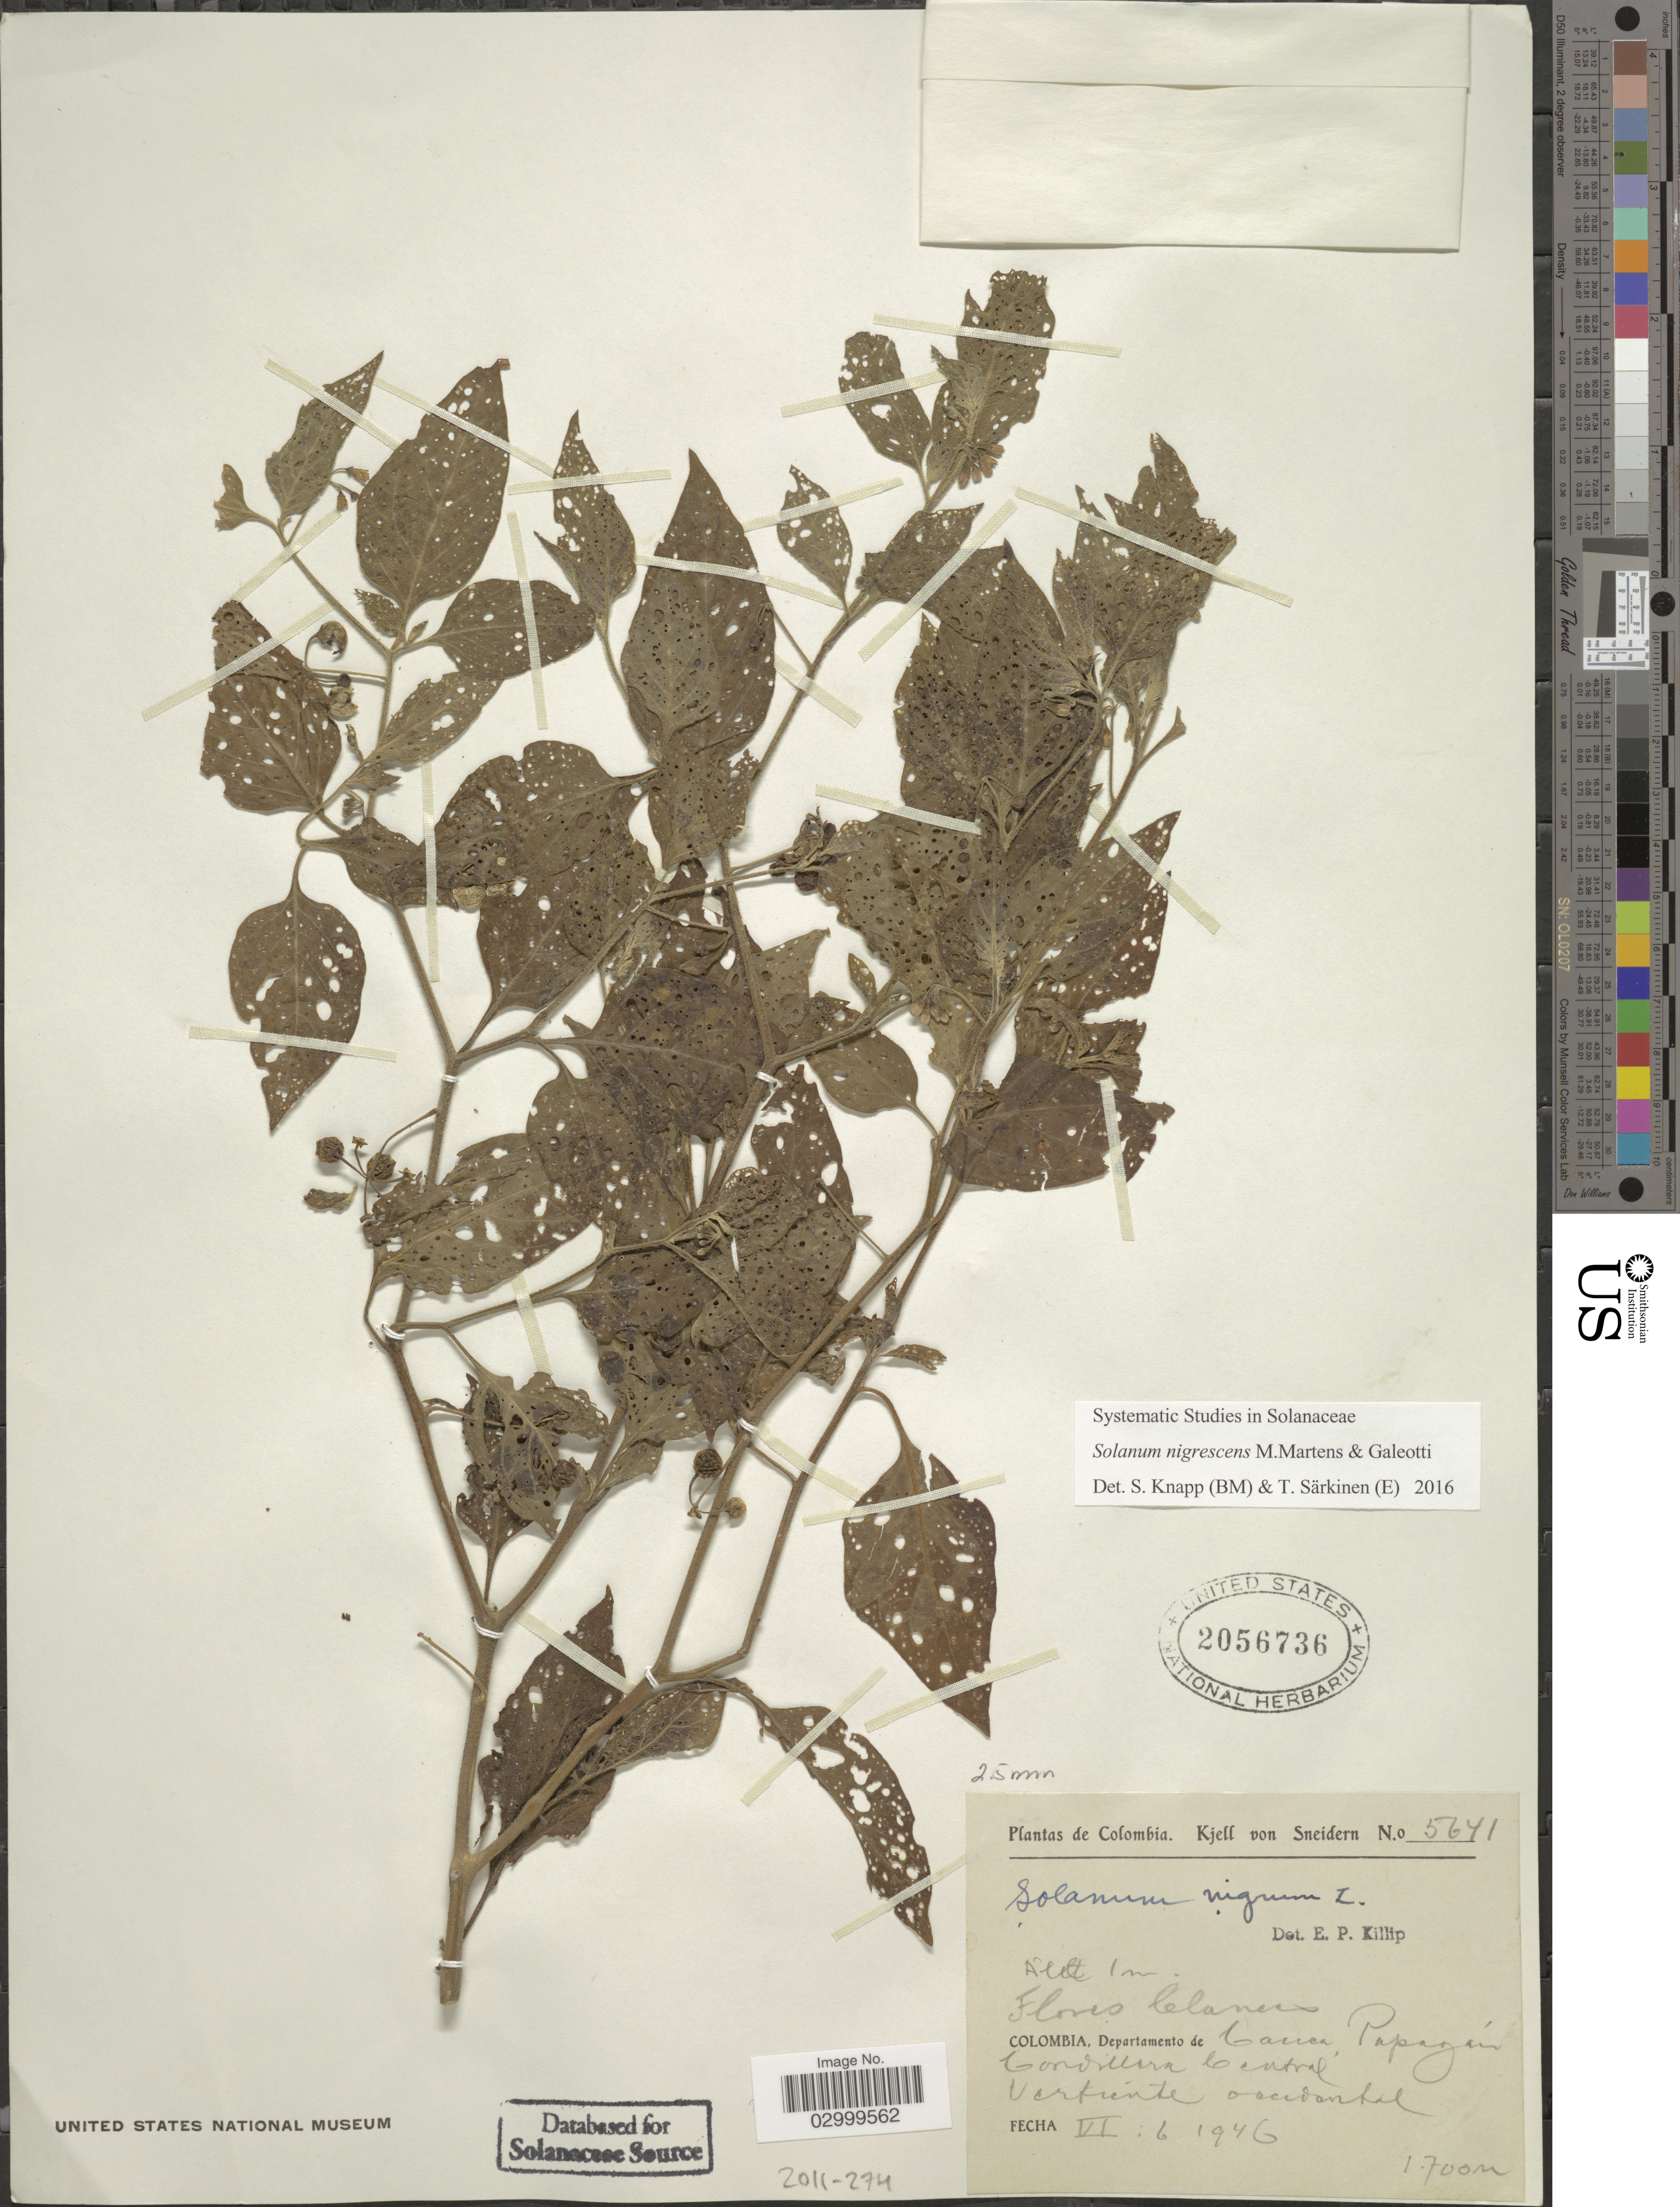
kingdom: Plantae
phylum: Tracheophyta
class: Magnoliopsida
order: Solanales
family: Solanaceae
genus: Solanum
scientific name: Solanum nigrescens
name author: M. Martens & Galeotti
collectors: K. von Sneidern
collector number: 5641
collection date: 1946-06-06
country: Colombia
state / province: Cauca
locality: Departamento de Cauca, Popayán Cordillera Central. Vertiente occidental.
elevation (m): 1700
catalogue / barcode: US 2056736